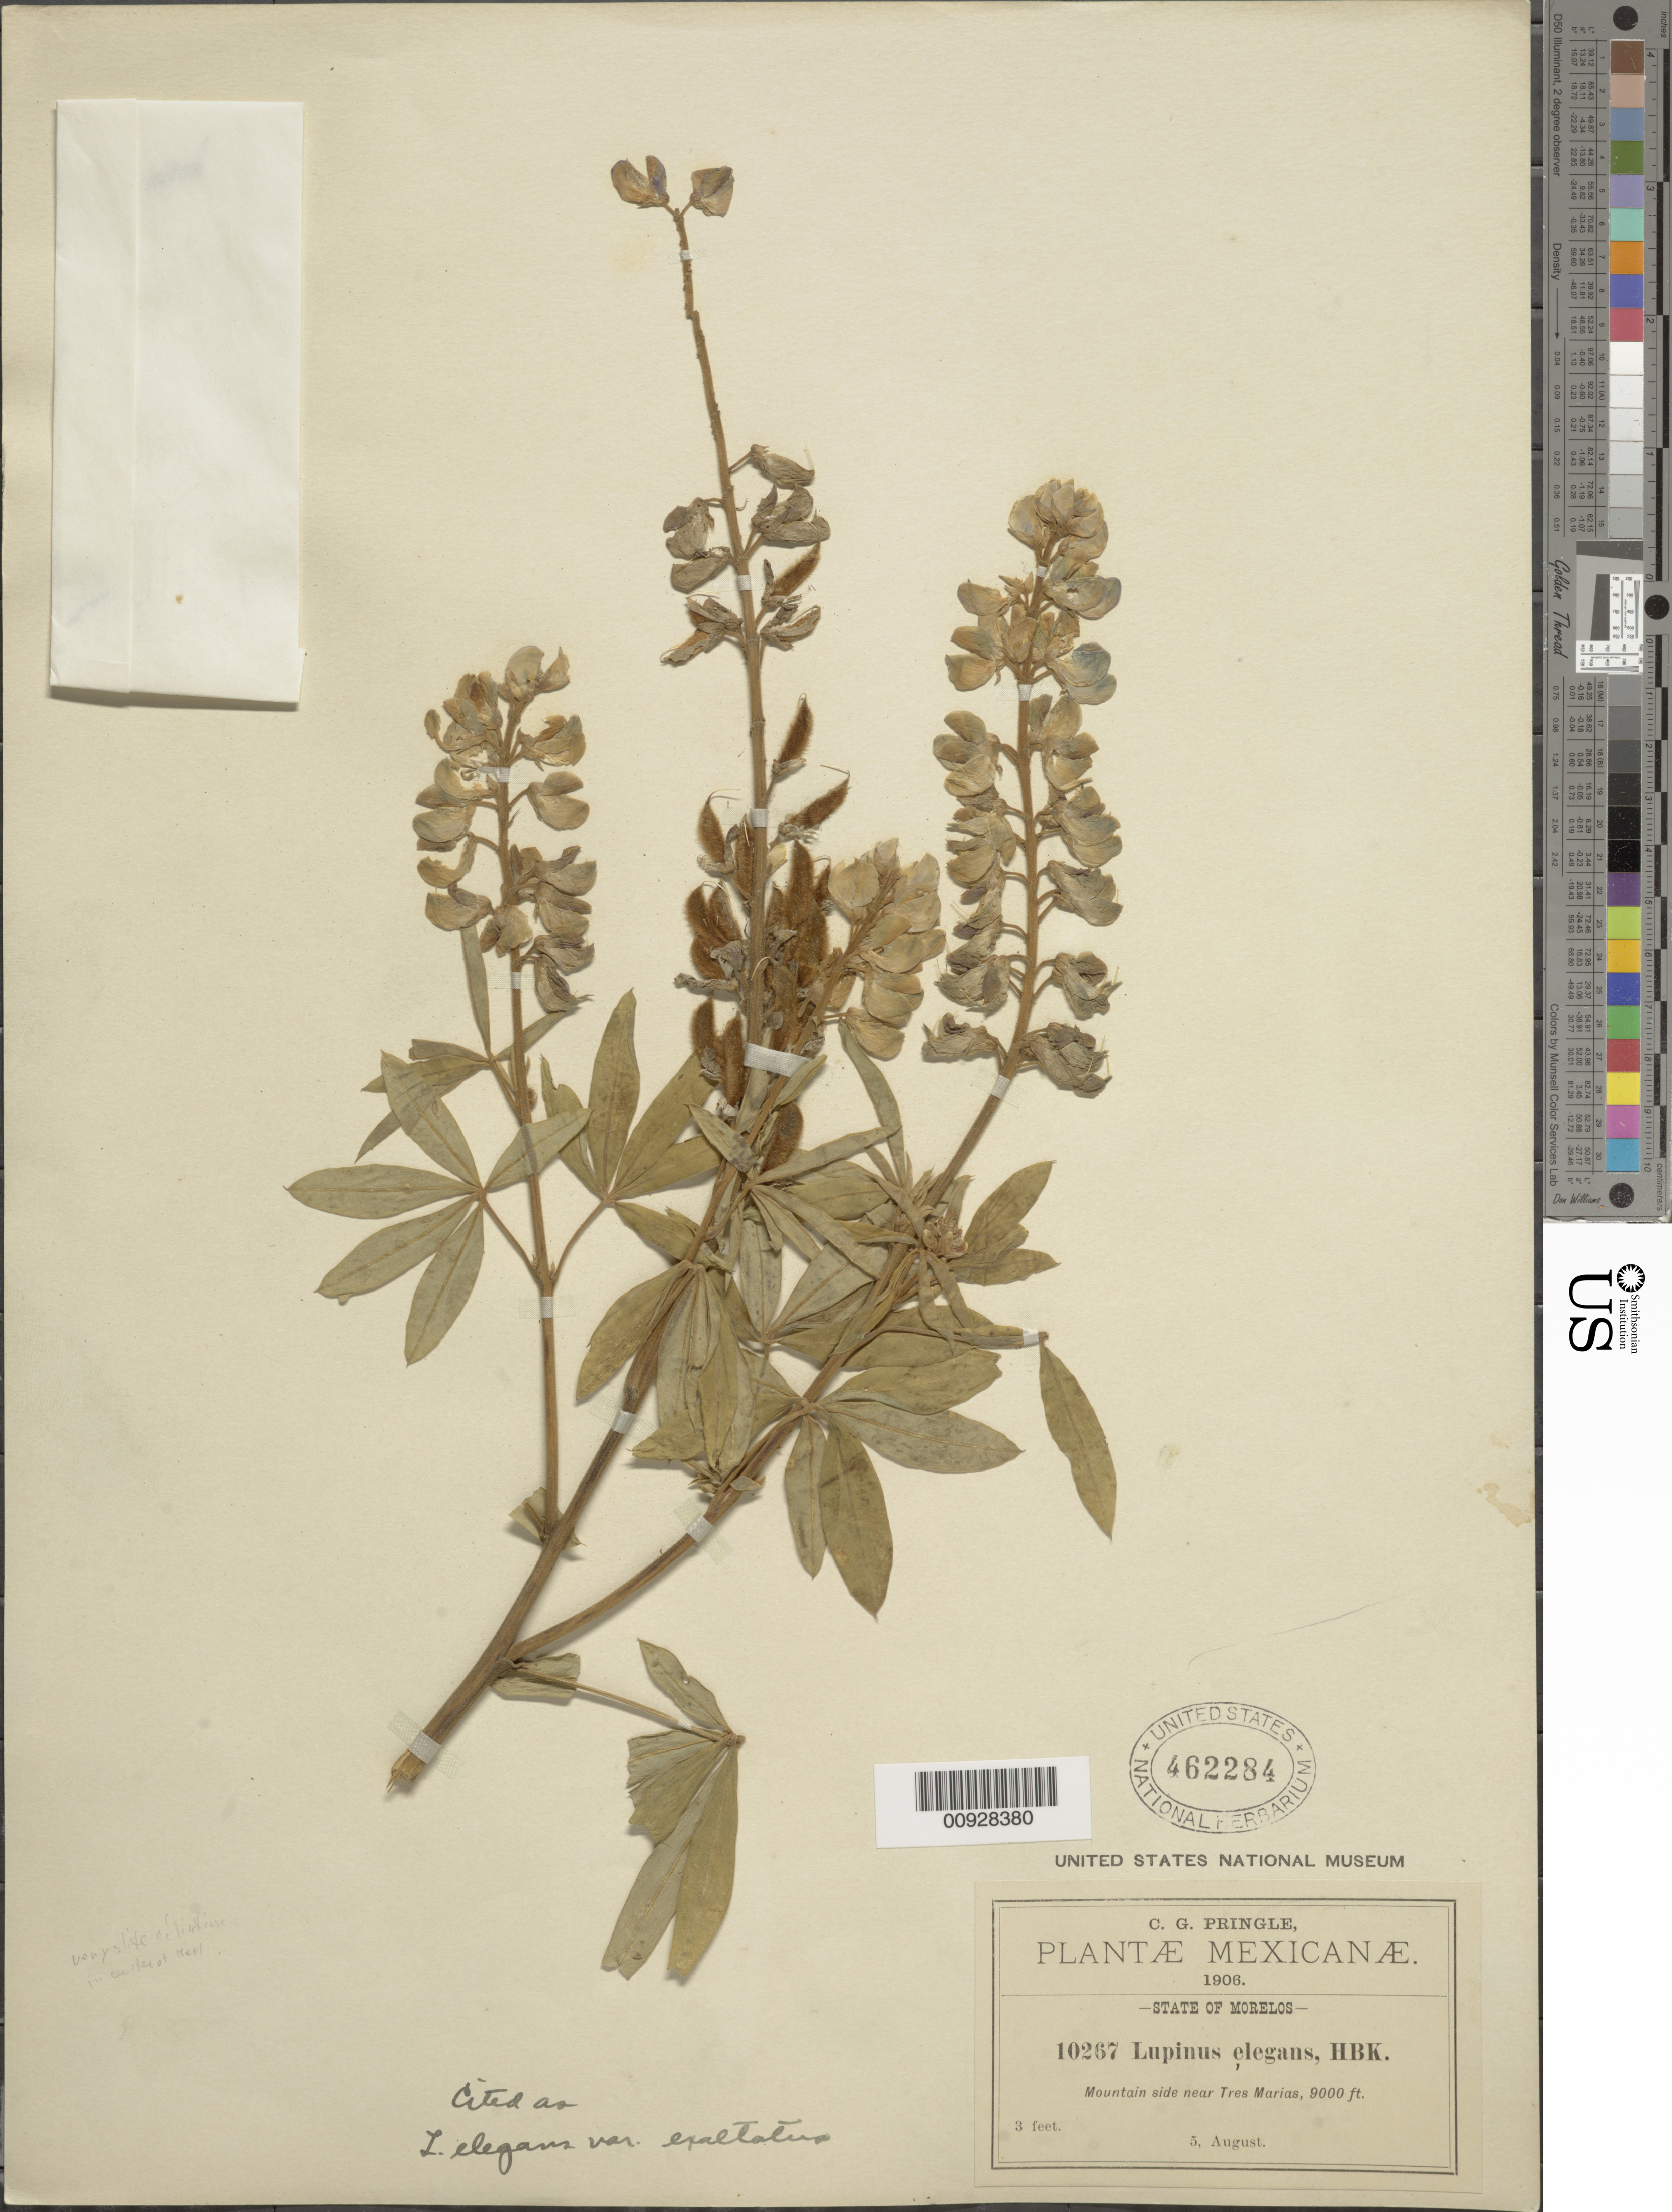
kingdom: Plantae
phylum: Tracheophyta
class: Magnoliopsida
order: Fabales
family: Fabaceae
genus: Lupinus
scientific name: Lupinus elegans var. exaltatus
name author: (Zucc.) C.P. Sm.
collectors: C. G. Pringle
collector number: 10267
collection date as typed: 05 Aug 1906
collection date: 1906-08-05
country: Mexico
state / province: Morelos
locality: Near Tres Marias, State of Morelos.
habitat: Mountain side.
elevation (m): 2743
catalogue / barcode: US 462284